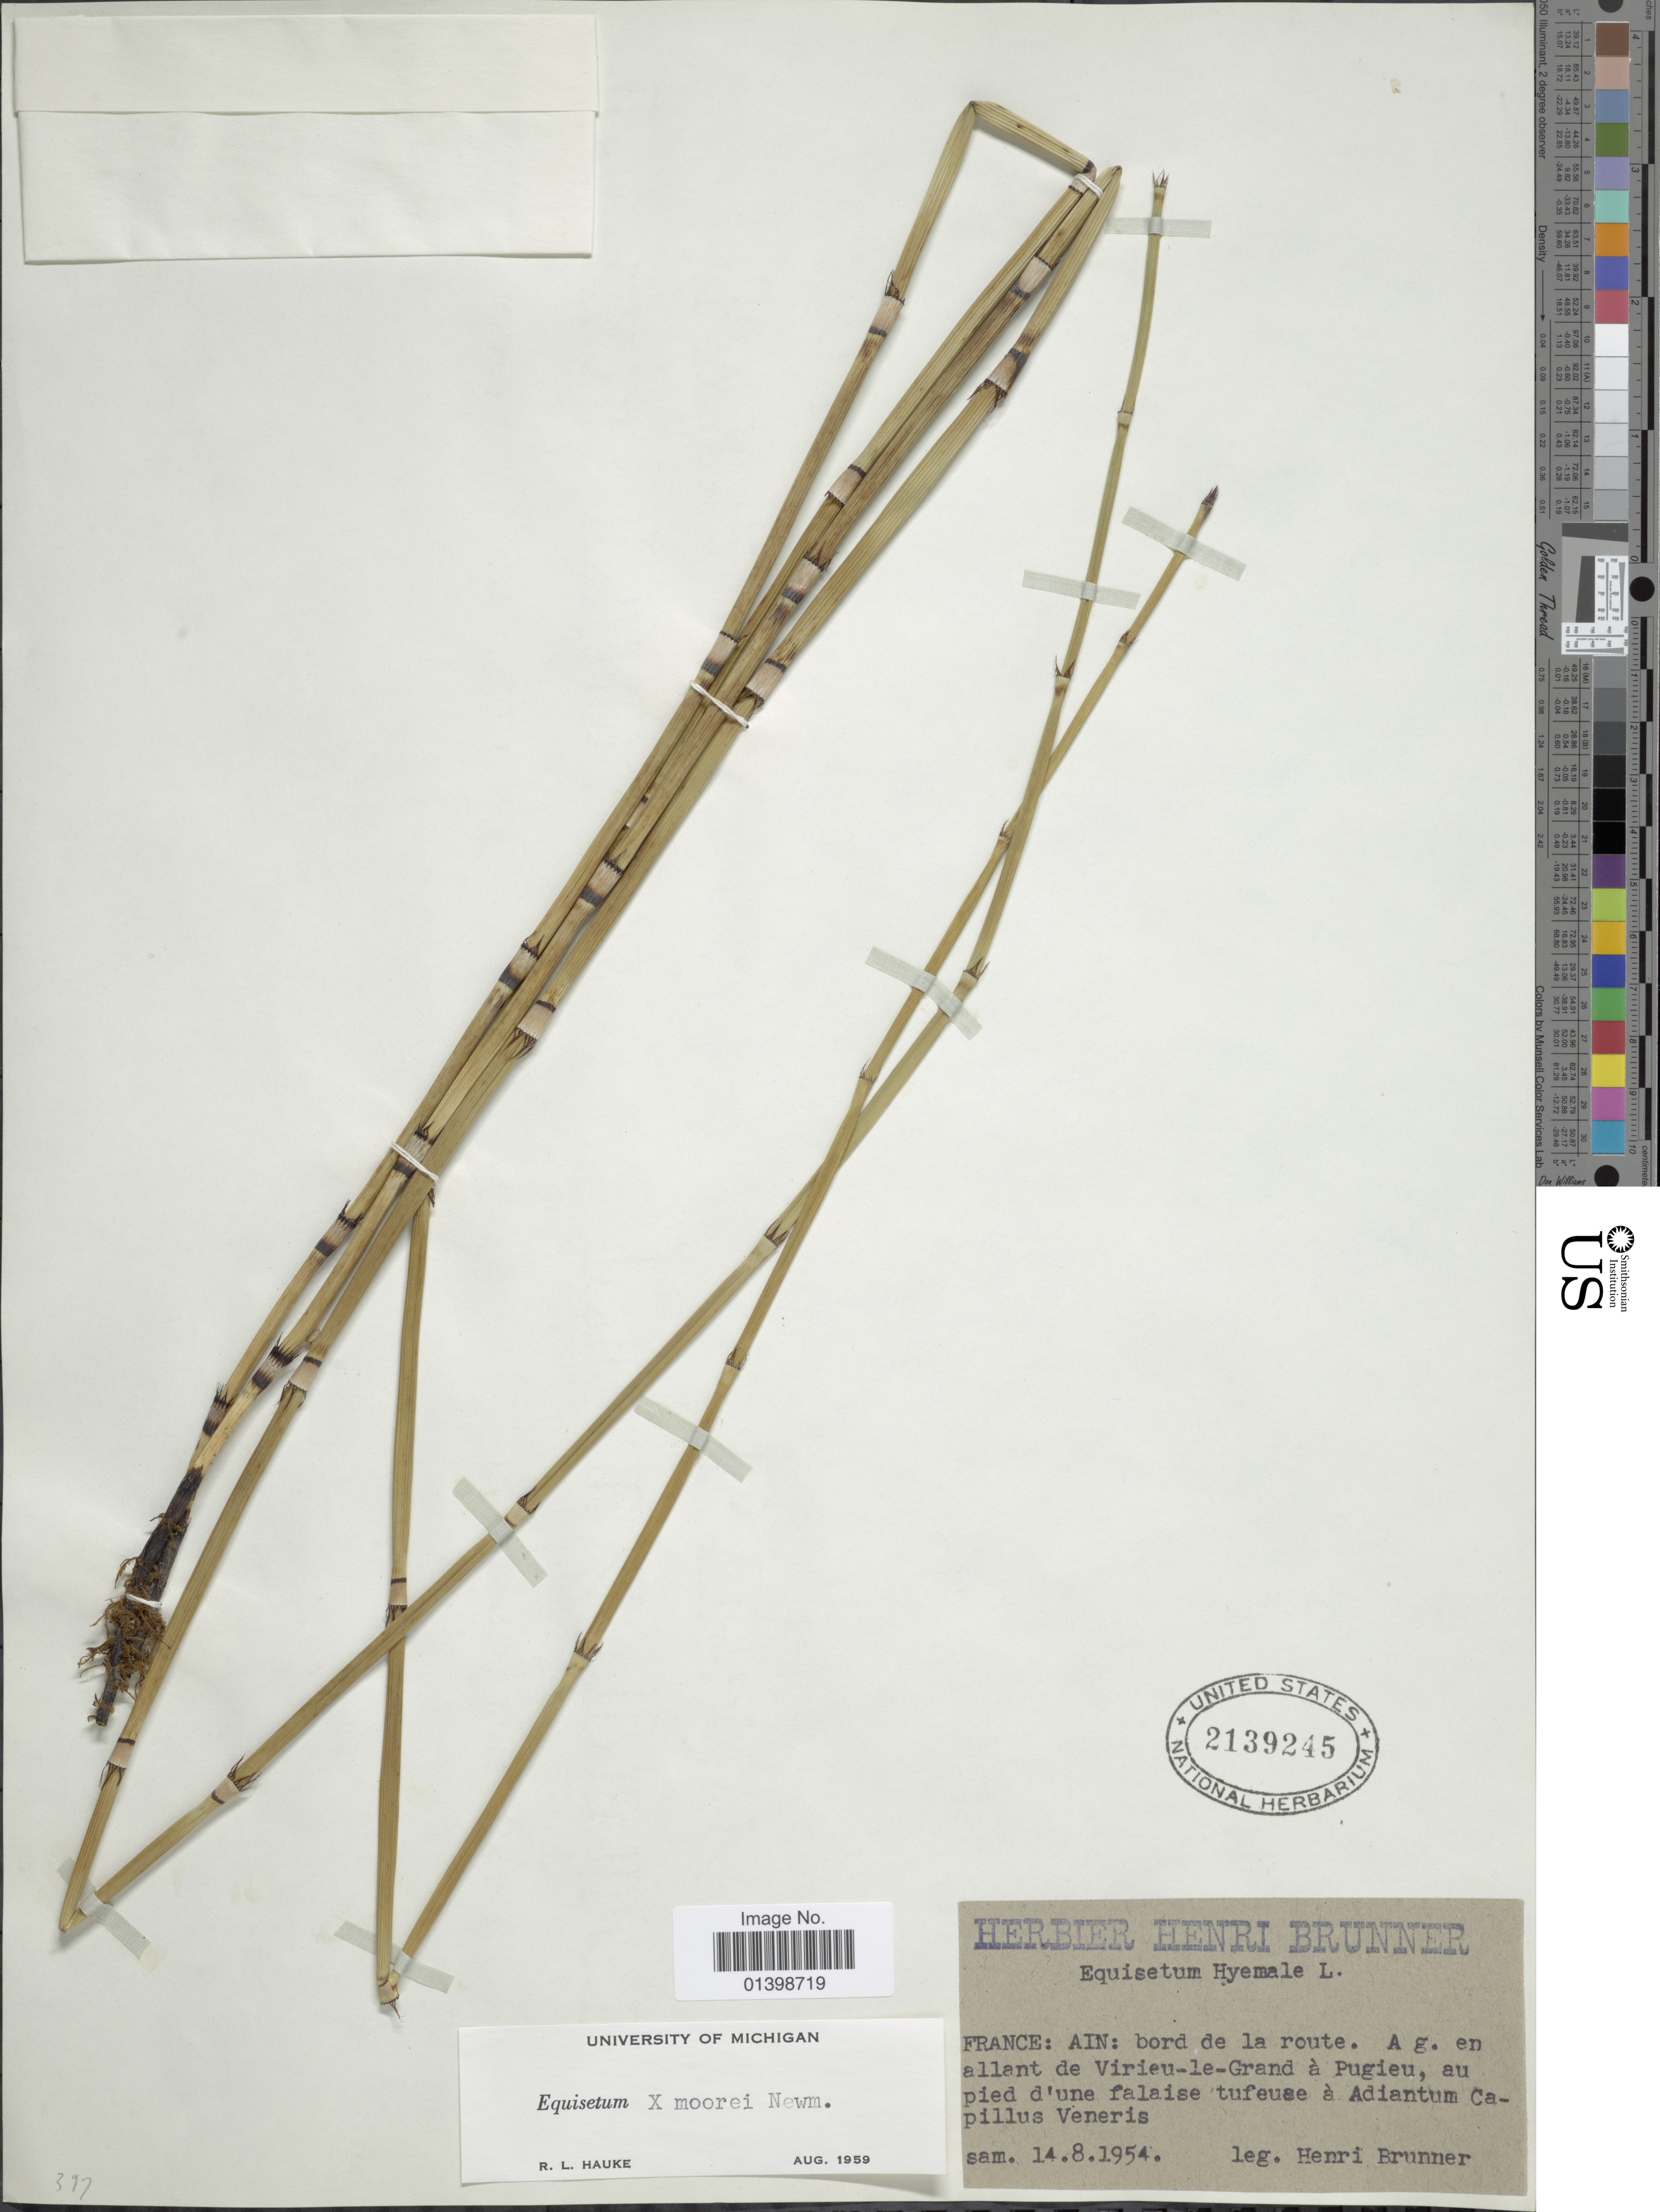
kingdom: Plantae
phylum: Tracheophyta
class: Polypodiopsida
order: Equisetales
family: Equisetaceae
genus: Equisetum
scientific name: Equisetum moorei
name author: Newman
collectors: H. Brunner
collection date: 1954-08-14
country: France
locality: Ain; bord de la route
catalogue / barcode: US 2139245